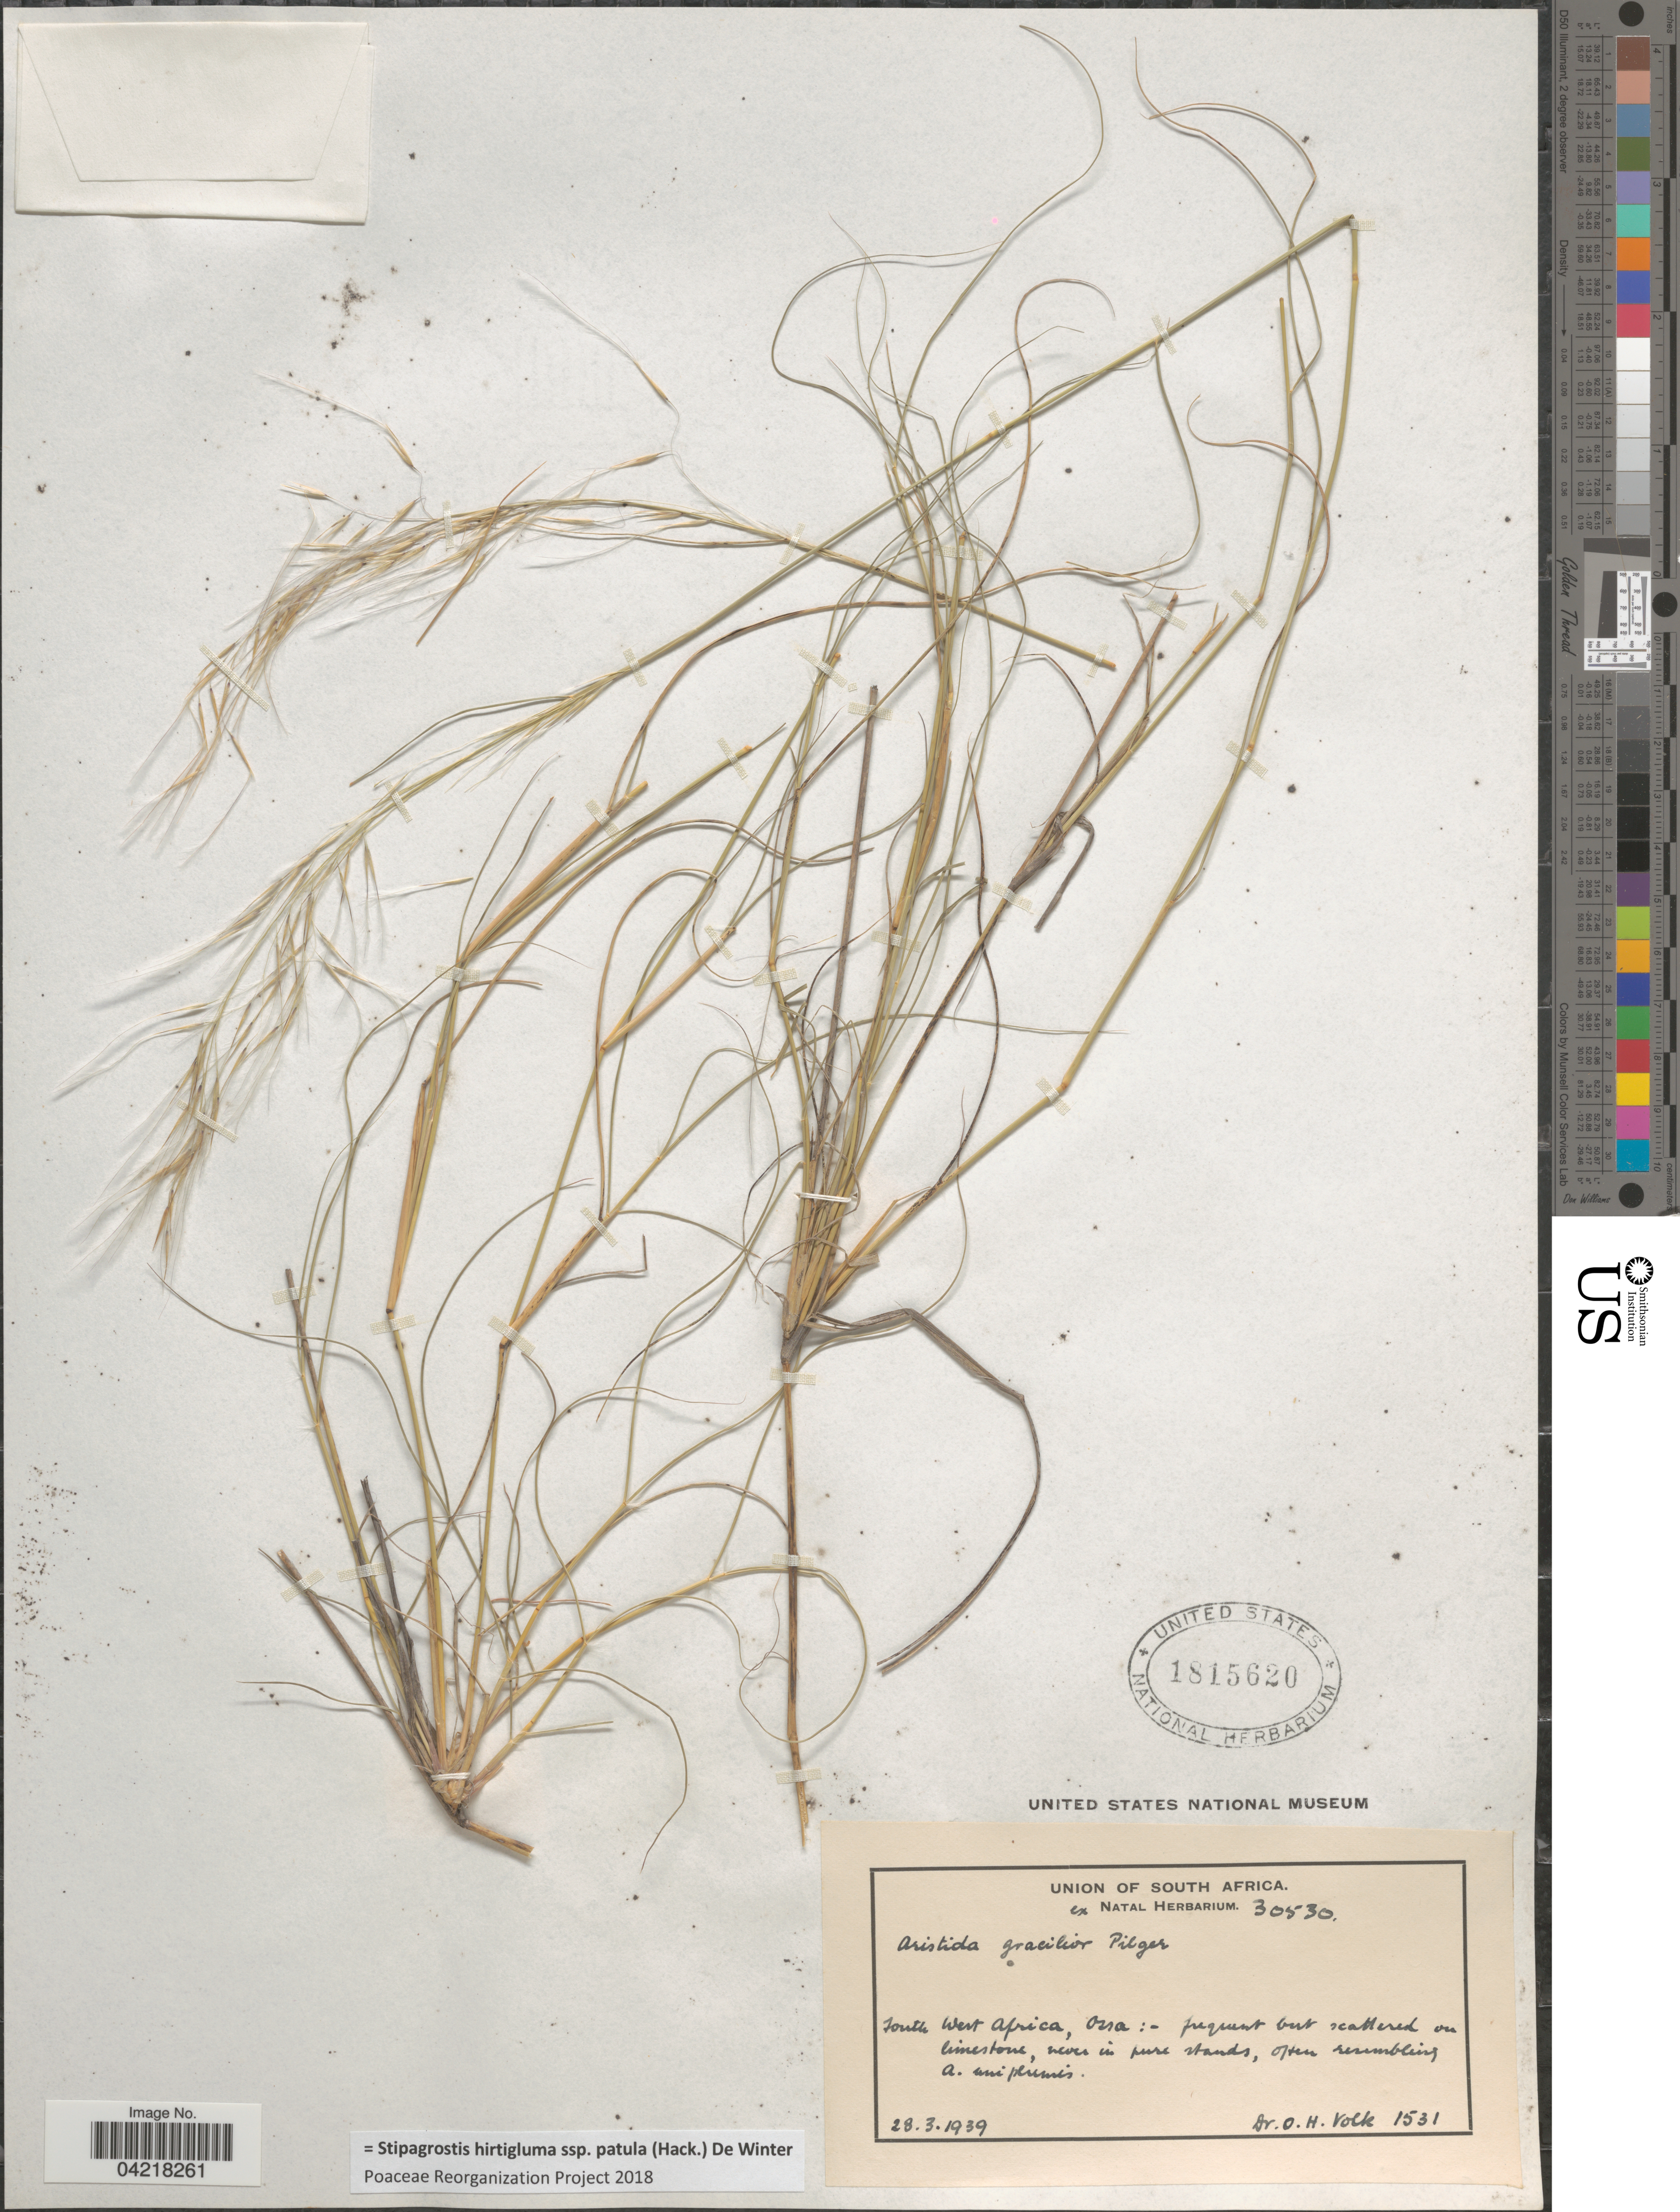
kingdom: Plantae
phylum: Tracheophyta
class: Liliopsida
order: Poales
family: Poaceae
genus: Stipagrostis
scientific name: Stipagrostis hirtigluma subsp. patula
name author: (Hack.) De Winter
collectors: O. Volk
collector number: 1531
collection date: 1939-03-28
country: South Africa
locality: Union of South Africa. South West Africa, Ossa [interpreted].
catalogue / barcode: US 1815620